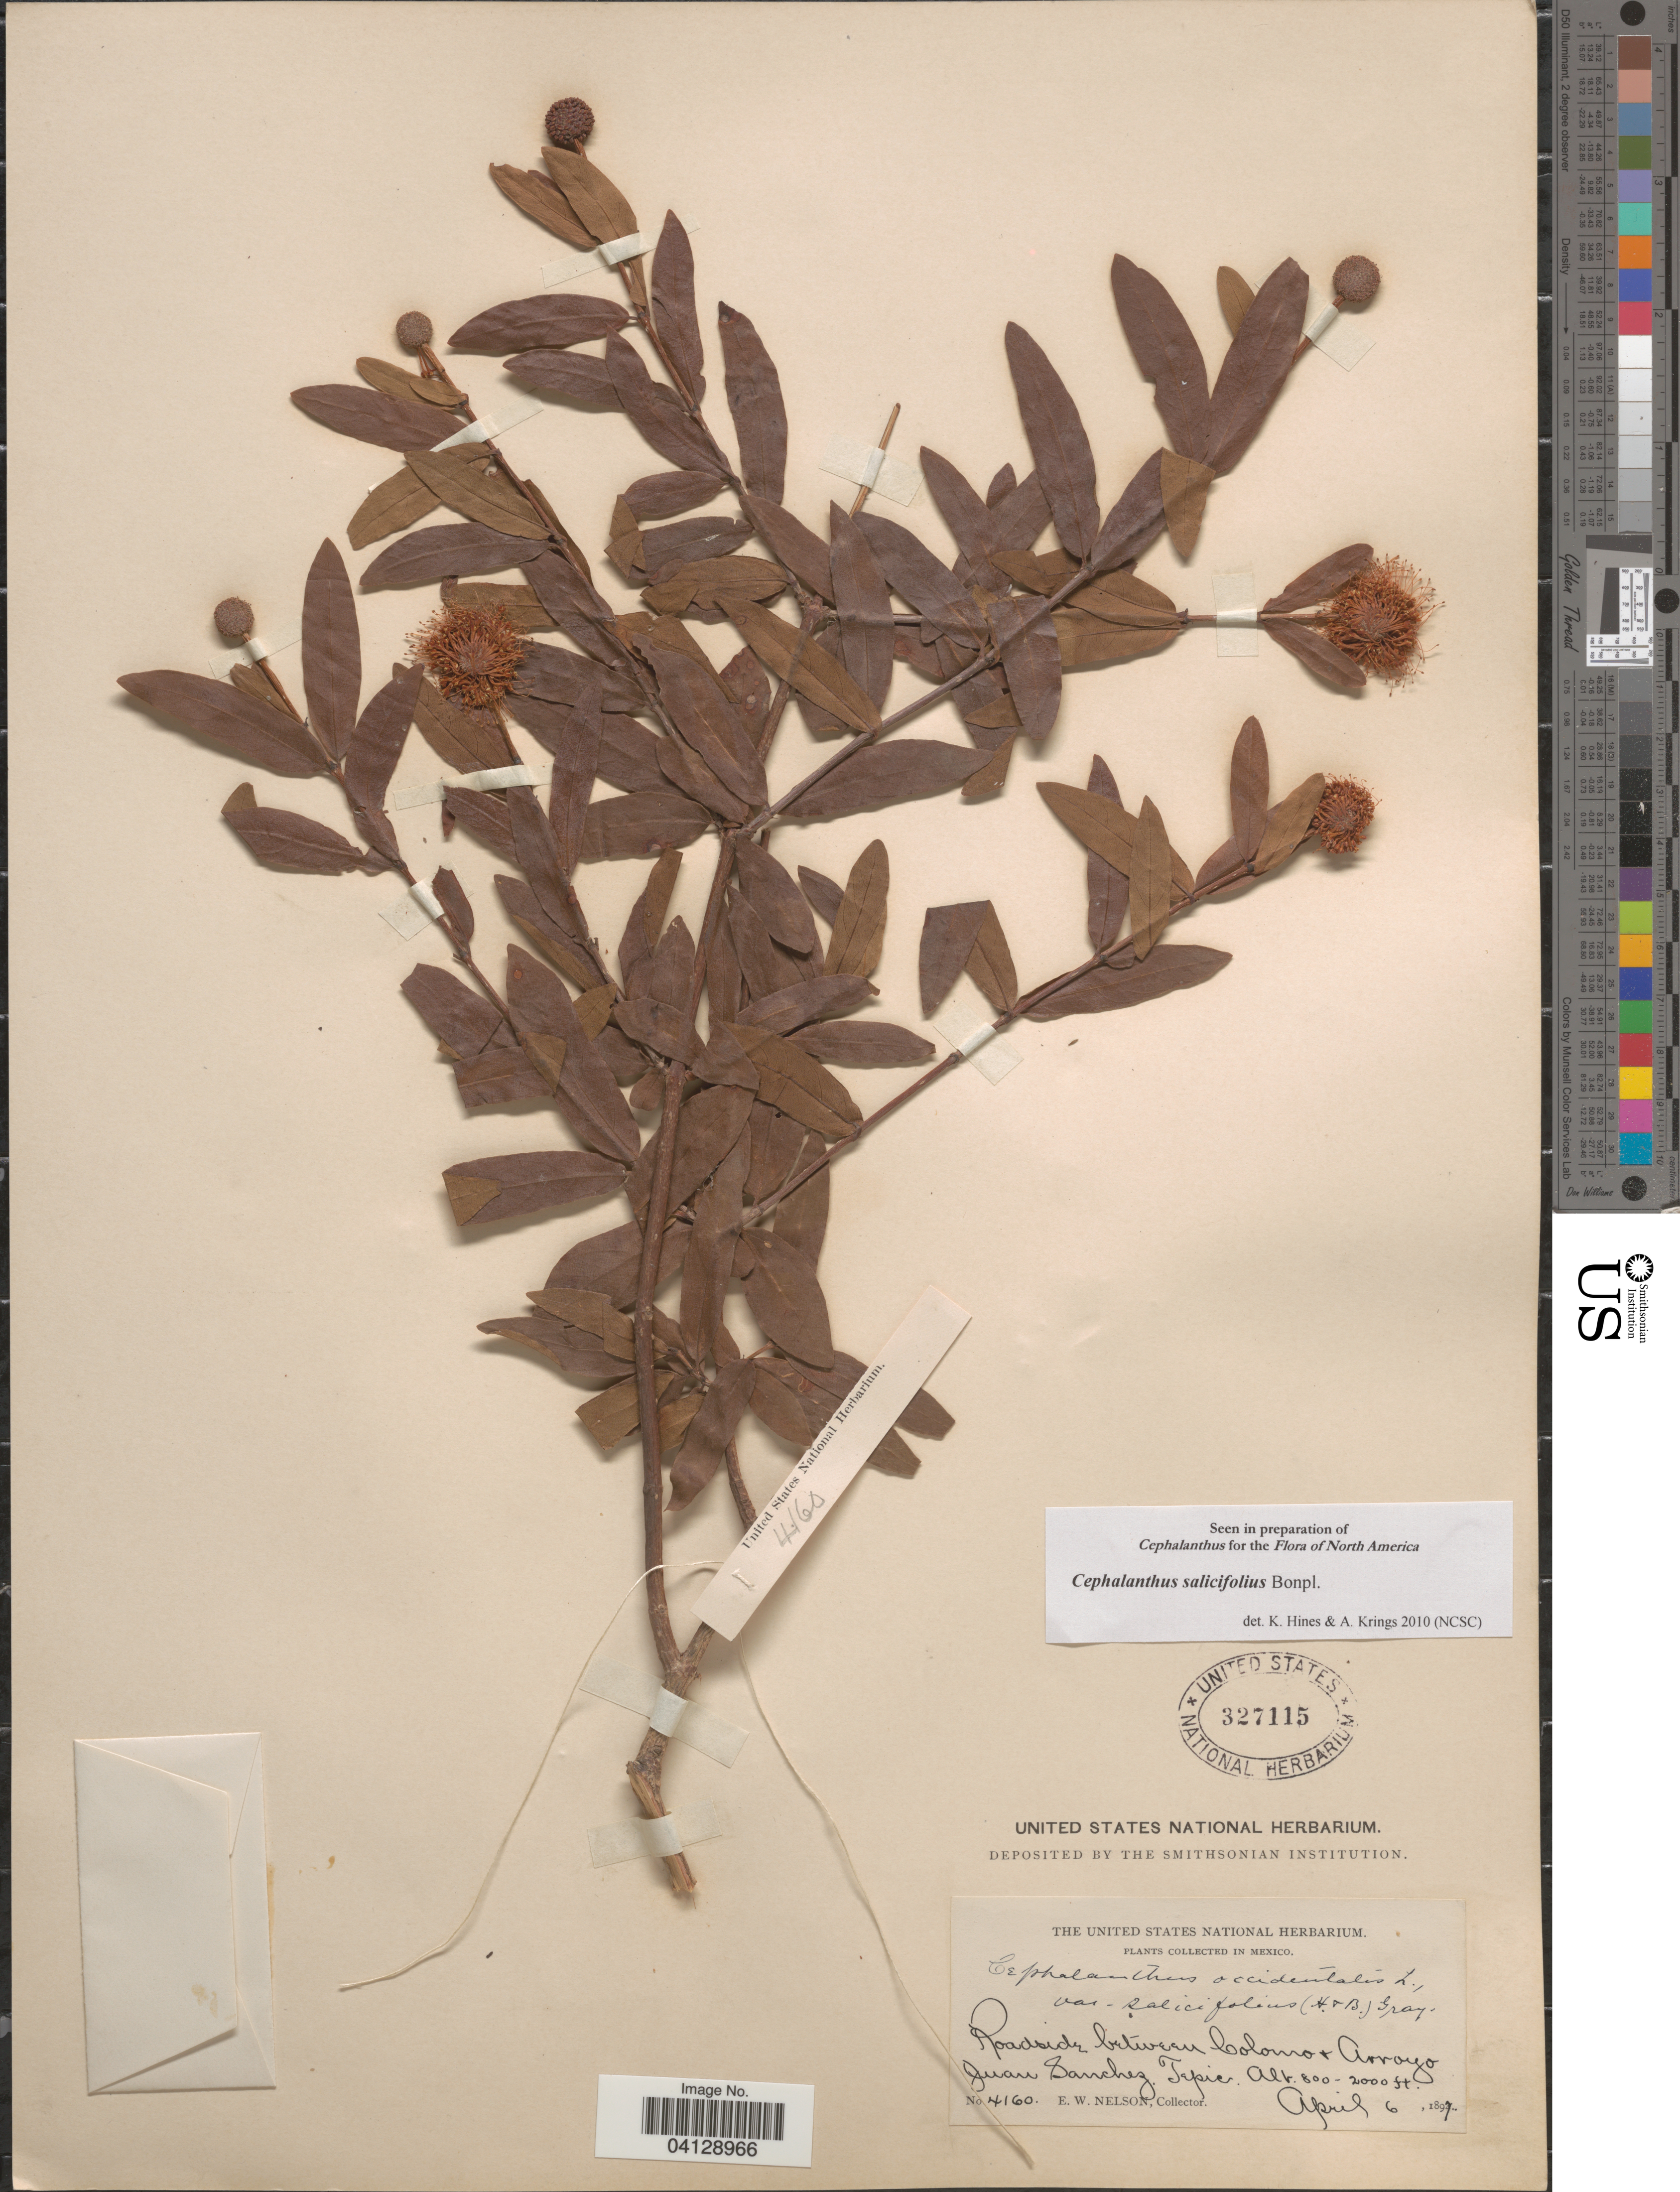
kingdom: Plantae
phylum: Tracheophyta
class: Magnoliopsida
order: Gentianales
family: Rubiaceae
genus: Cephalanthus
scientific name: Cephalanthus salicifolius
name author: Bonpl.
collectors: E. W. Nelson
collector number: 4160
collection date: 1897-04-06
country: Mexico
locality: Roadside, between Colomo + Arroyo Juan Sanchez, Tepic.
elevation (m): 244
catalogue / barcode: US 327115